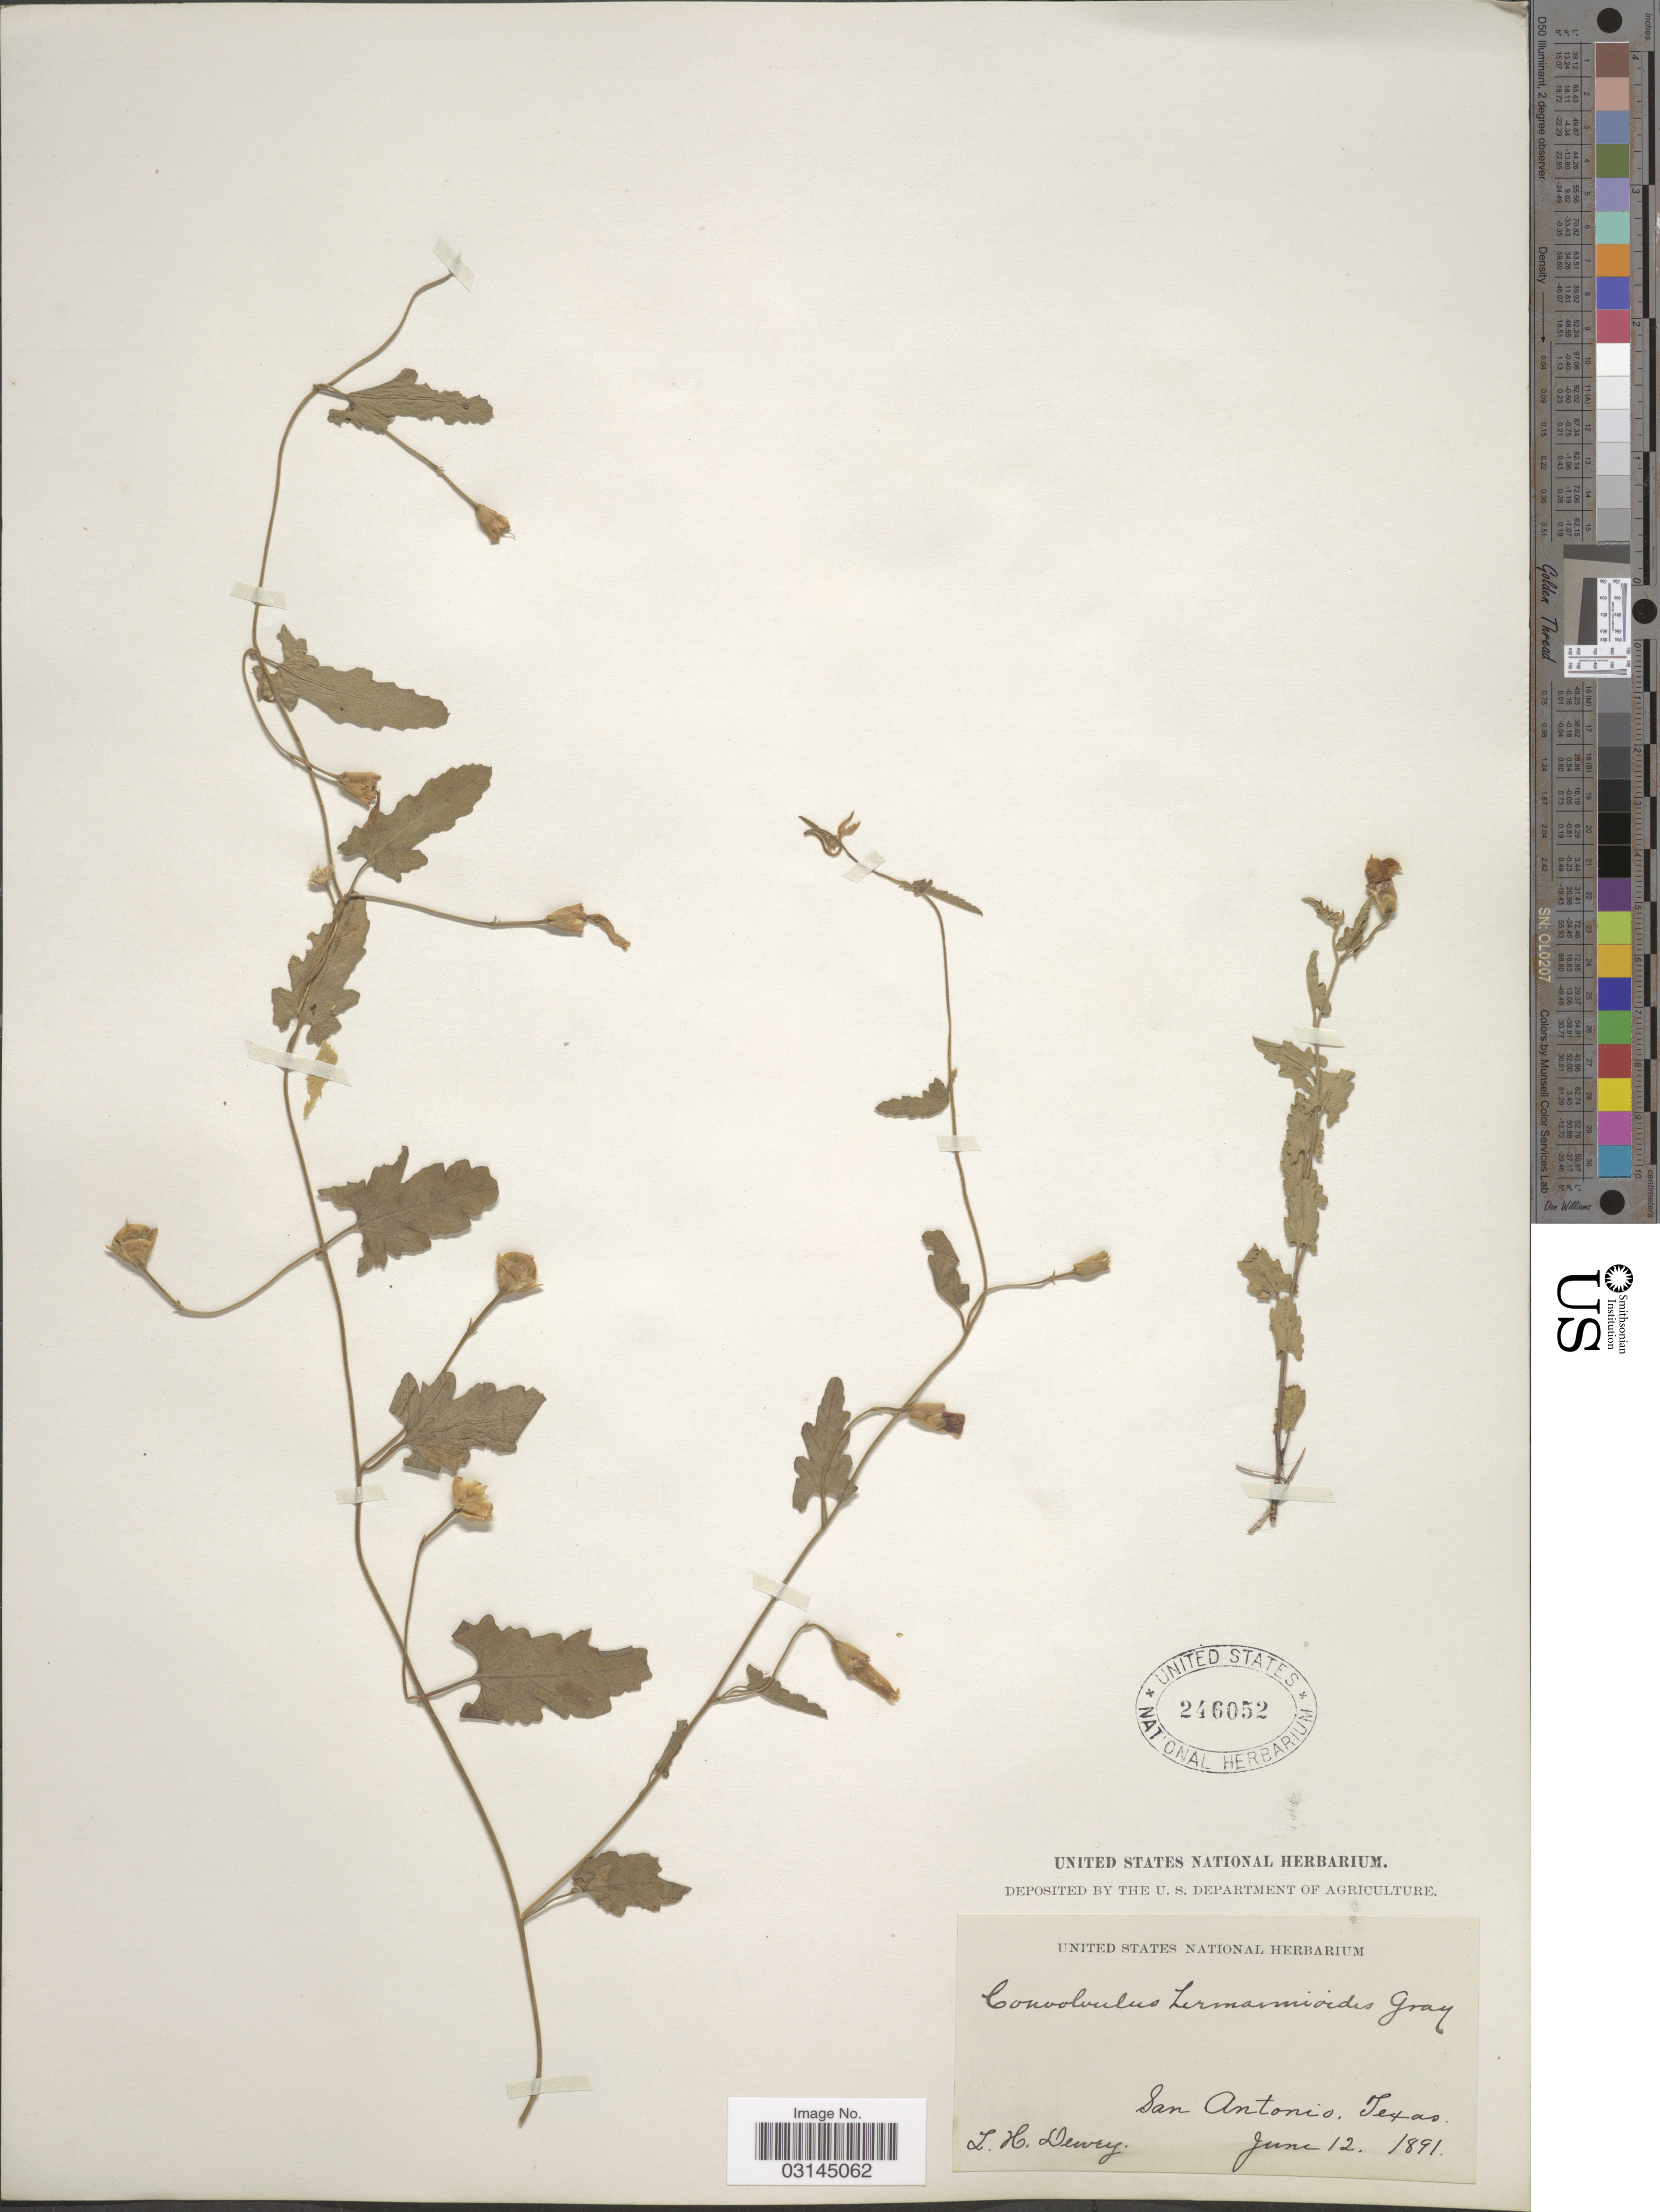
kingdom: Plantae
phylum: Tracheophyta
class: Magnoliopsida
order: Solanales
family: Convolvulaceae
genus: Convolvulus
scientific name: Convolvulus hermannioides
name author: A. Gray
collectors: L. H. Dewey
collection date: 1891-06-12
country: United States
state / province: Texas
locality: San Antonio.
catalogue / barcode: US 246052